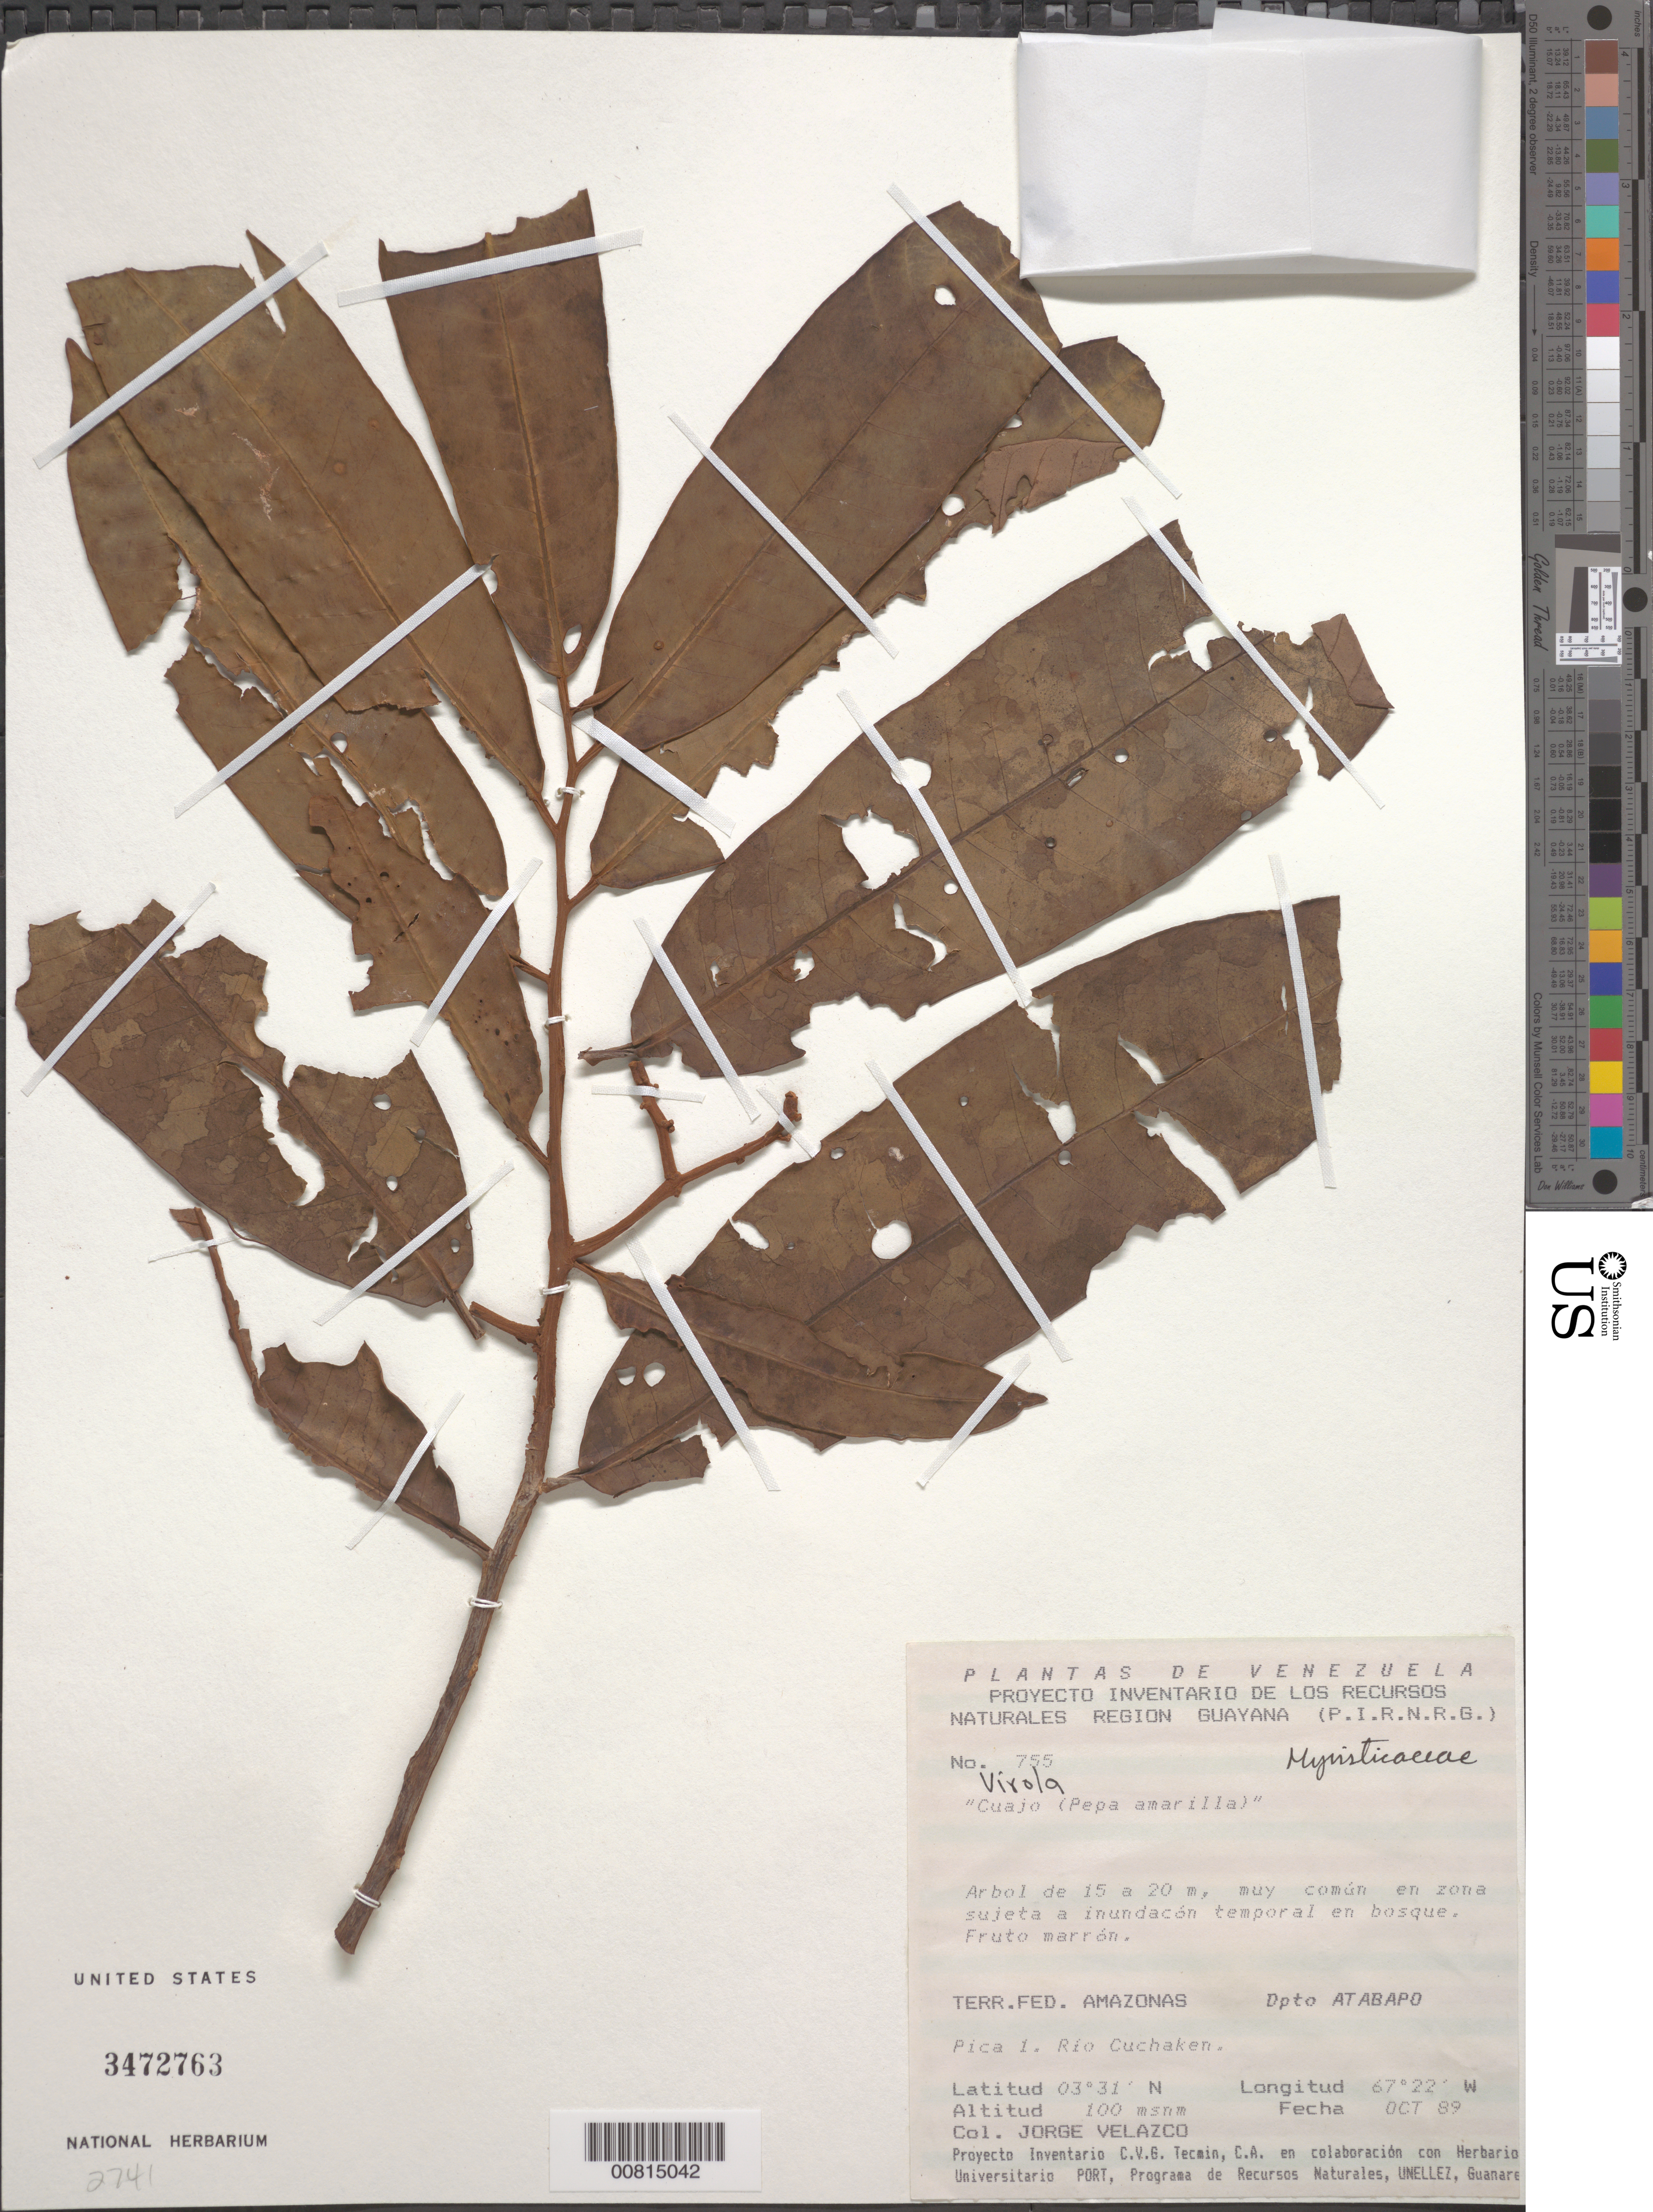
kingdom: Plantae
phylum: Tracheophyta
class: Magnoliopsida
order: Magnoliales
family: Myristicaceae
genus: Virola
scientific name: Virola sp.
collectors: J. Velazco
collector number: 755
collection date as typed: Oct-89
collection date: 1989-10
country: Venezuela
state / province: Amazonas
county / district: Atabapo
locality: Pica 1, Río Cuchaken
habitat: Zona sujeta a inundacon temporal en bosque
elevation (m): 100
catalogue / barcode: US 3472763